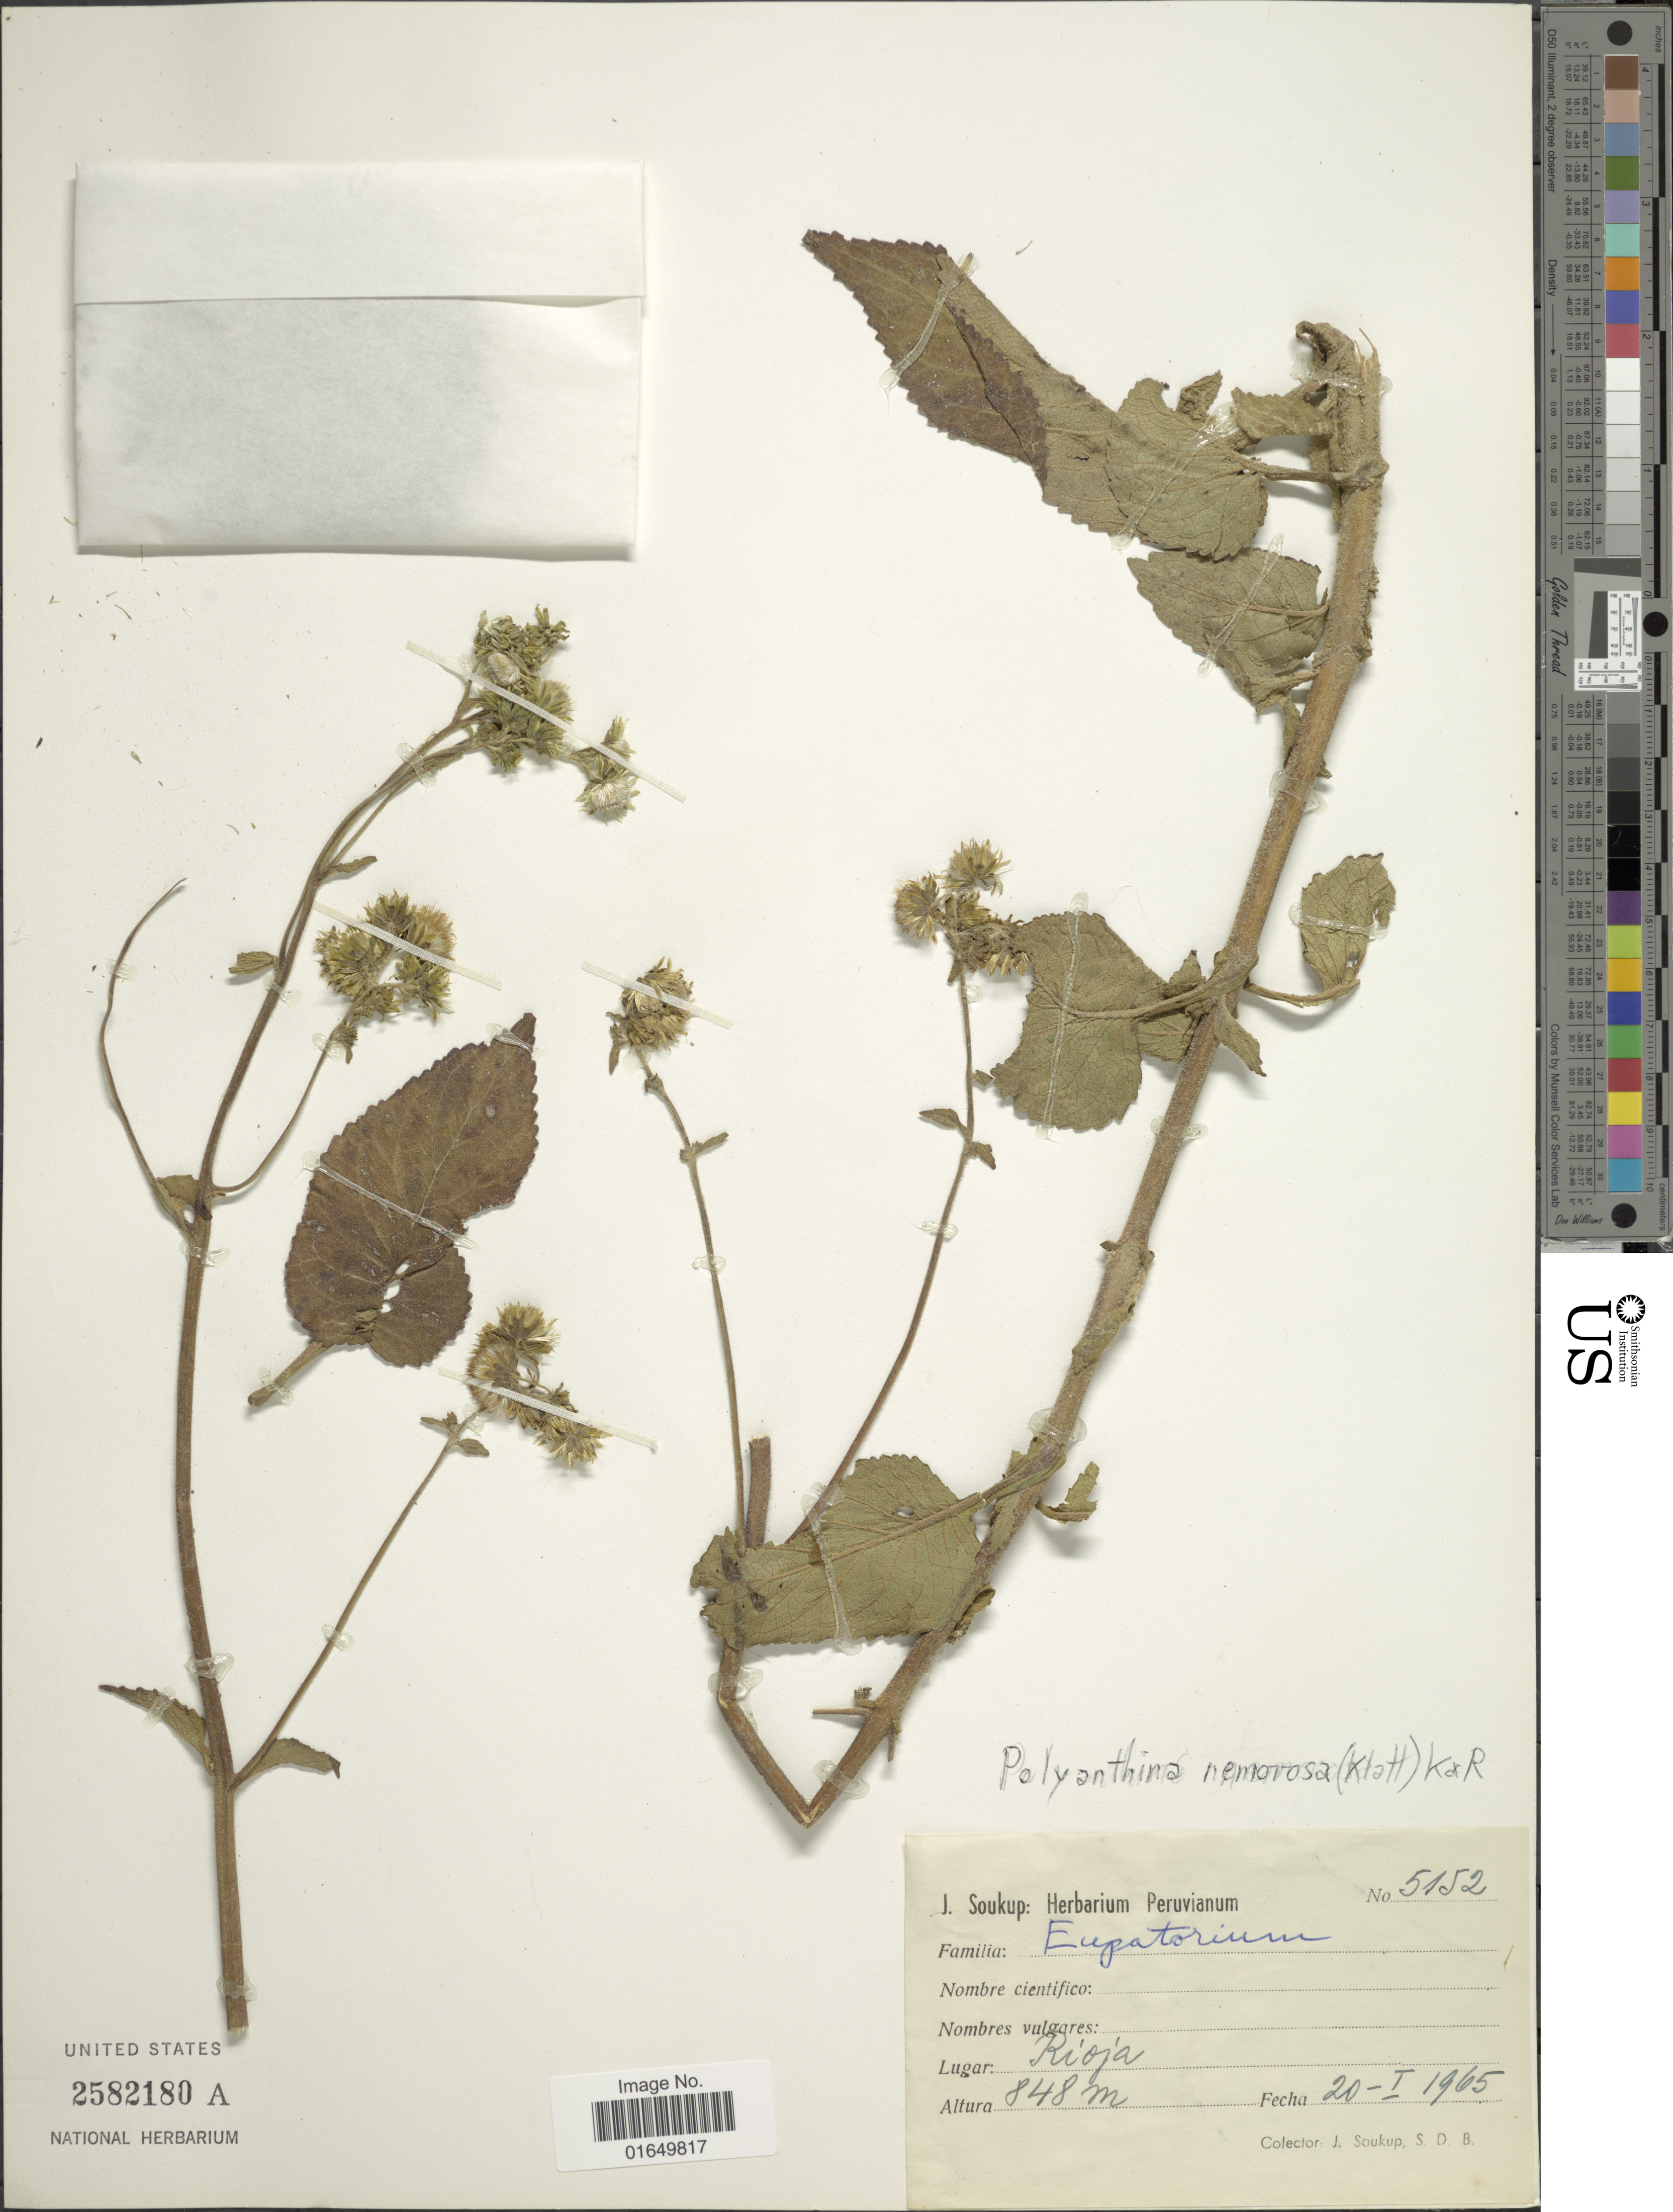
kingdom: Plantae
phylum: Tracheophyta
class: Magnoliopsida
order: Asterales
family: Asteraceae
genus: Polyanthina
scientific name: Polyanthina nemorosa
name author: (Klatt) R.M. King & H. Rob.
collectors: J. Soukup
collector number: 5152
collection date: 1965-01-20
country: Peru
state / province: San Martín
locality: Rioja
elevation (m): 848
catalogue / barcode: US 2582180A